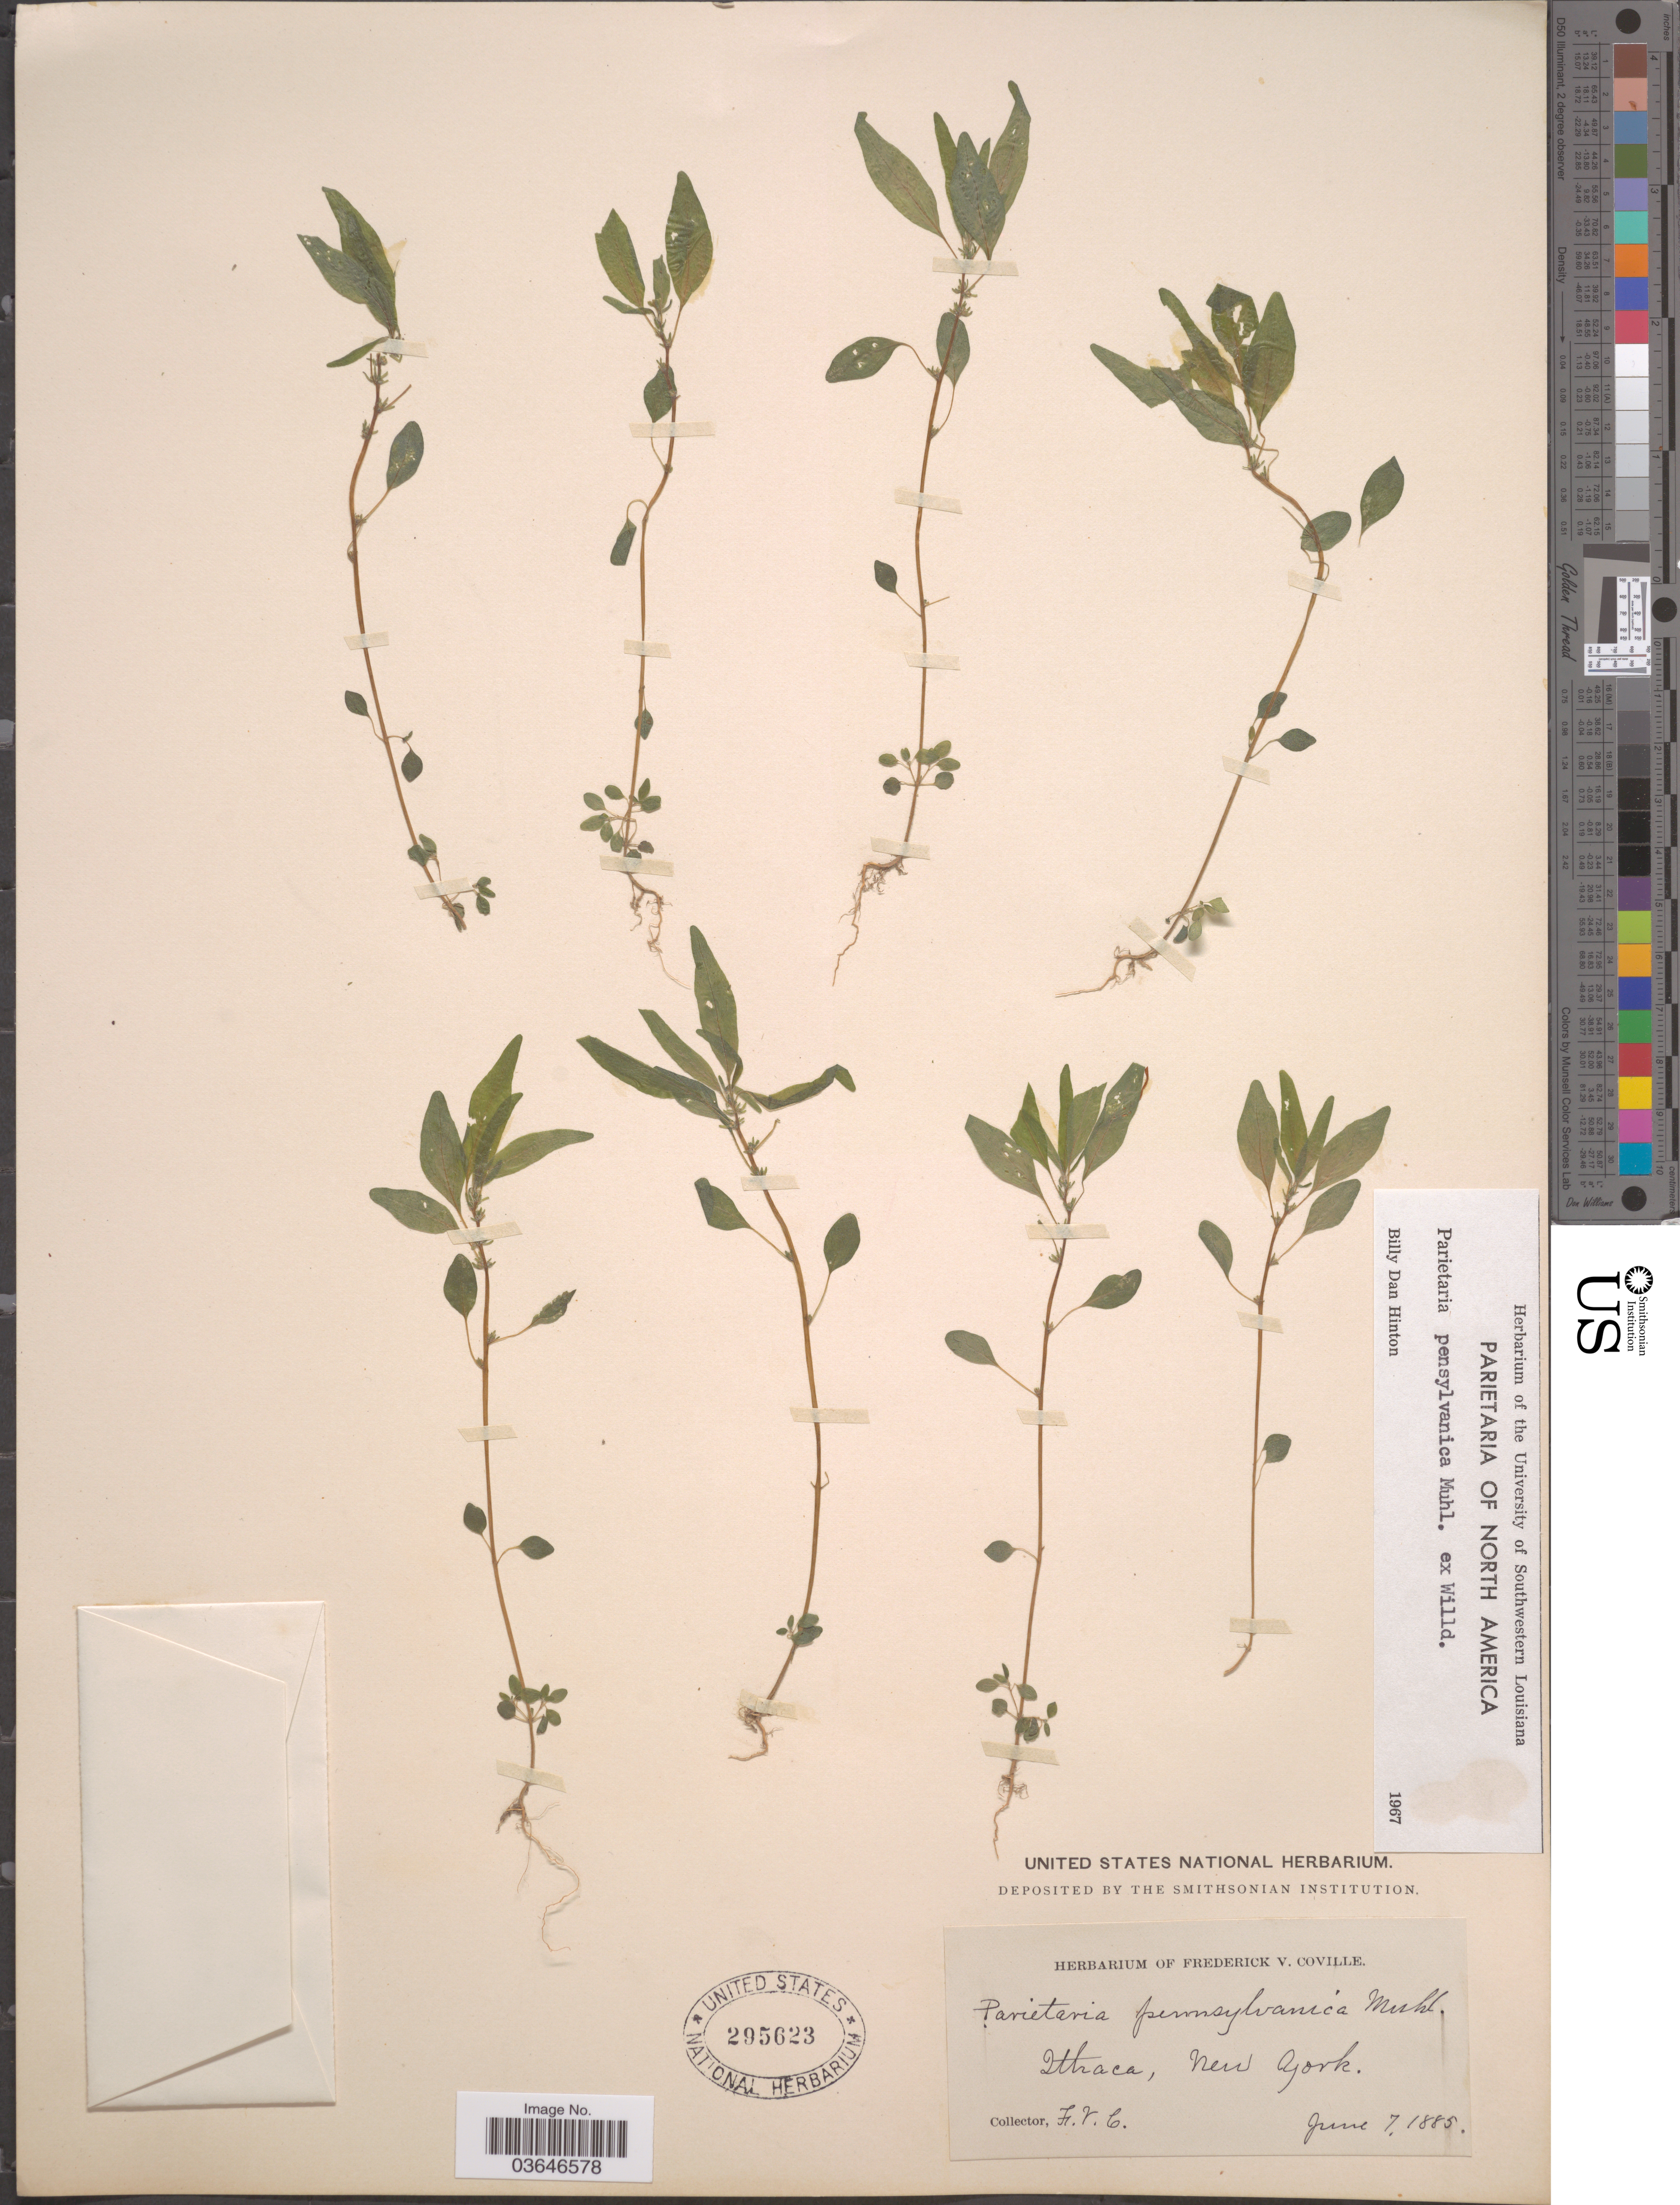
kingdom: Plantae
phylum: Tracheophyta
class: Magnoliopsida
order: Rosales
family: Urticaceae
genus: Parietaria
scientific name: Parietaria pensylvanica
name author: Muhl. ex Willd.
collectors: F. V. Coville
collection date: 1885-06-07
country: United States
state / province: New York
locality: Ithaca.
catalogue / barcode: US 295623